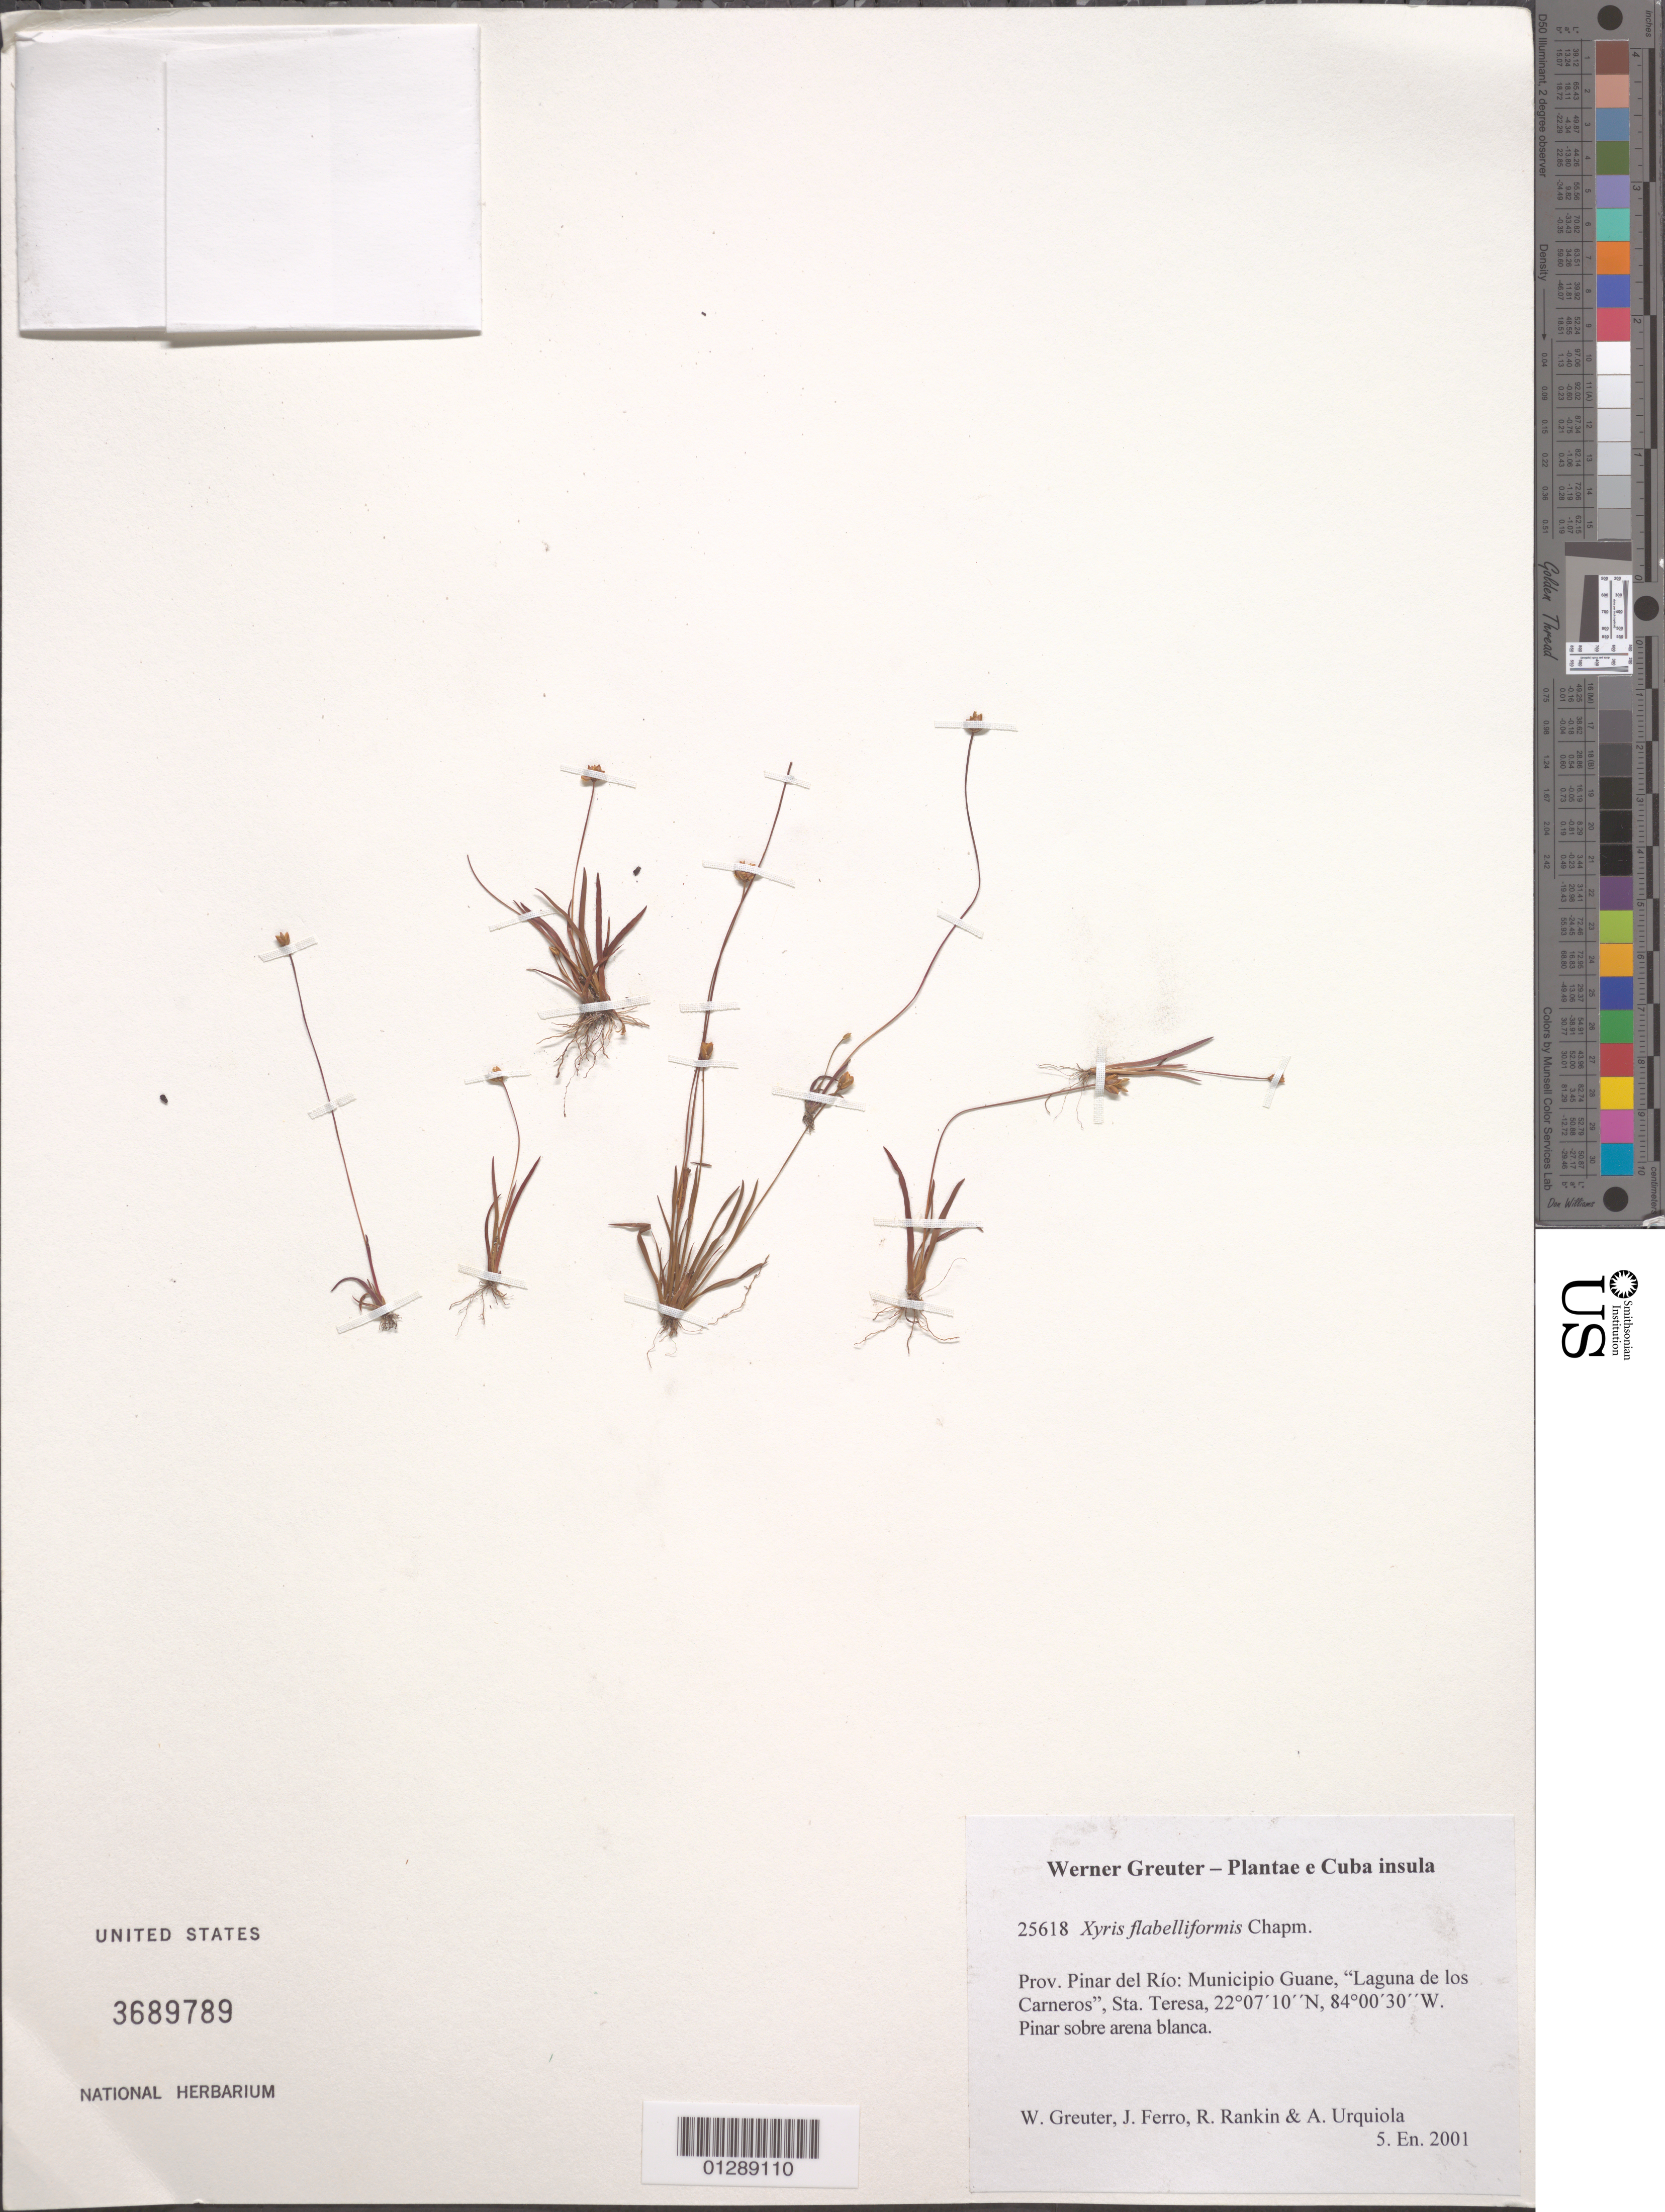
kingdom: Plantae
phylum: Tracheophyta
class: Liliopsida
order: Poales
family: Xyridaceae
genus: Xyris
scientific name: Xyris flabelliformis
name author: Chapm.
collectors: W. R. Greuter, J. Ferro, R. Rankin Rodriguez & A. Urquiola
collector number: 25618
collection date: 2001-01-05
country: Cuba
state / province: Pinar del Rio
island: Cuba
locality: Municipio Guane, "Laguna de los Carneros", Sta. Teresa.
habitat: Pinar sobre arena blanca.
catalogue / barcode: US 3689789